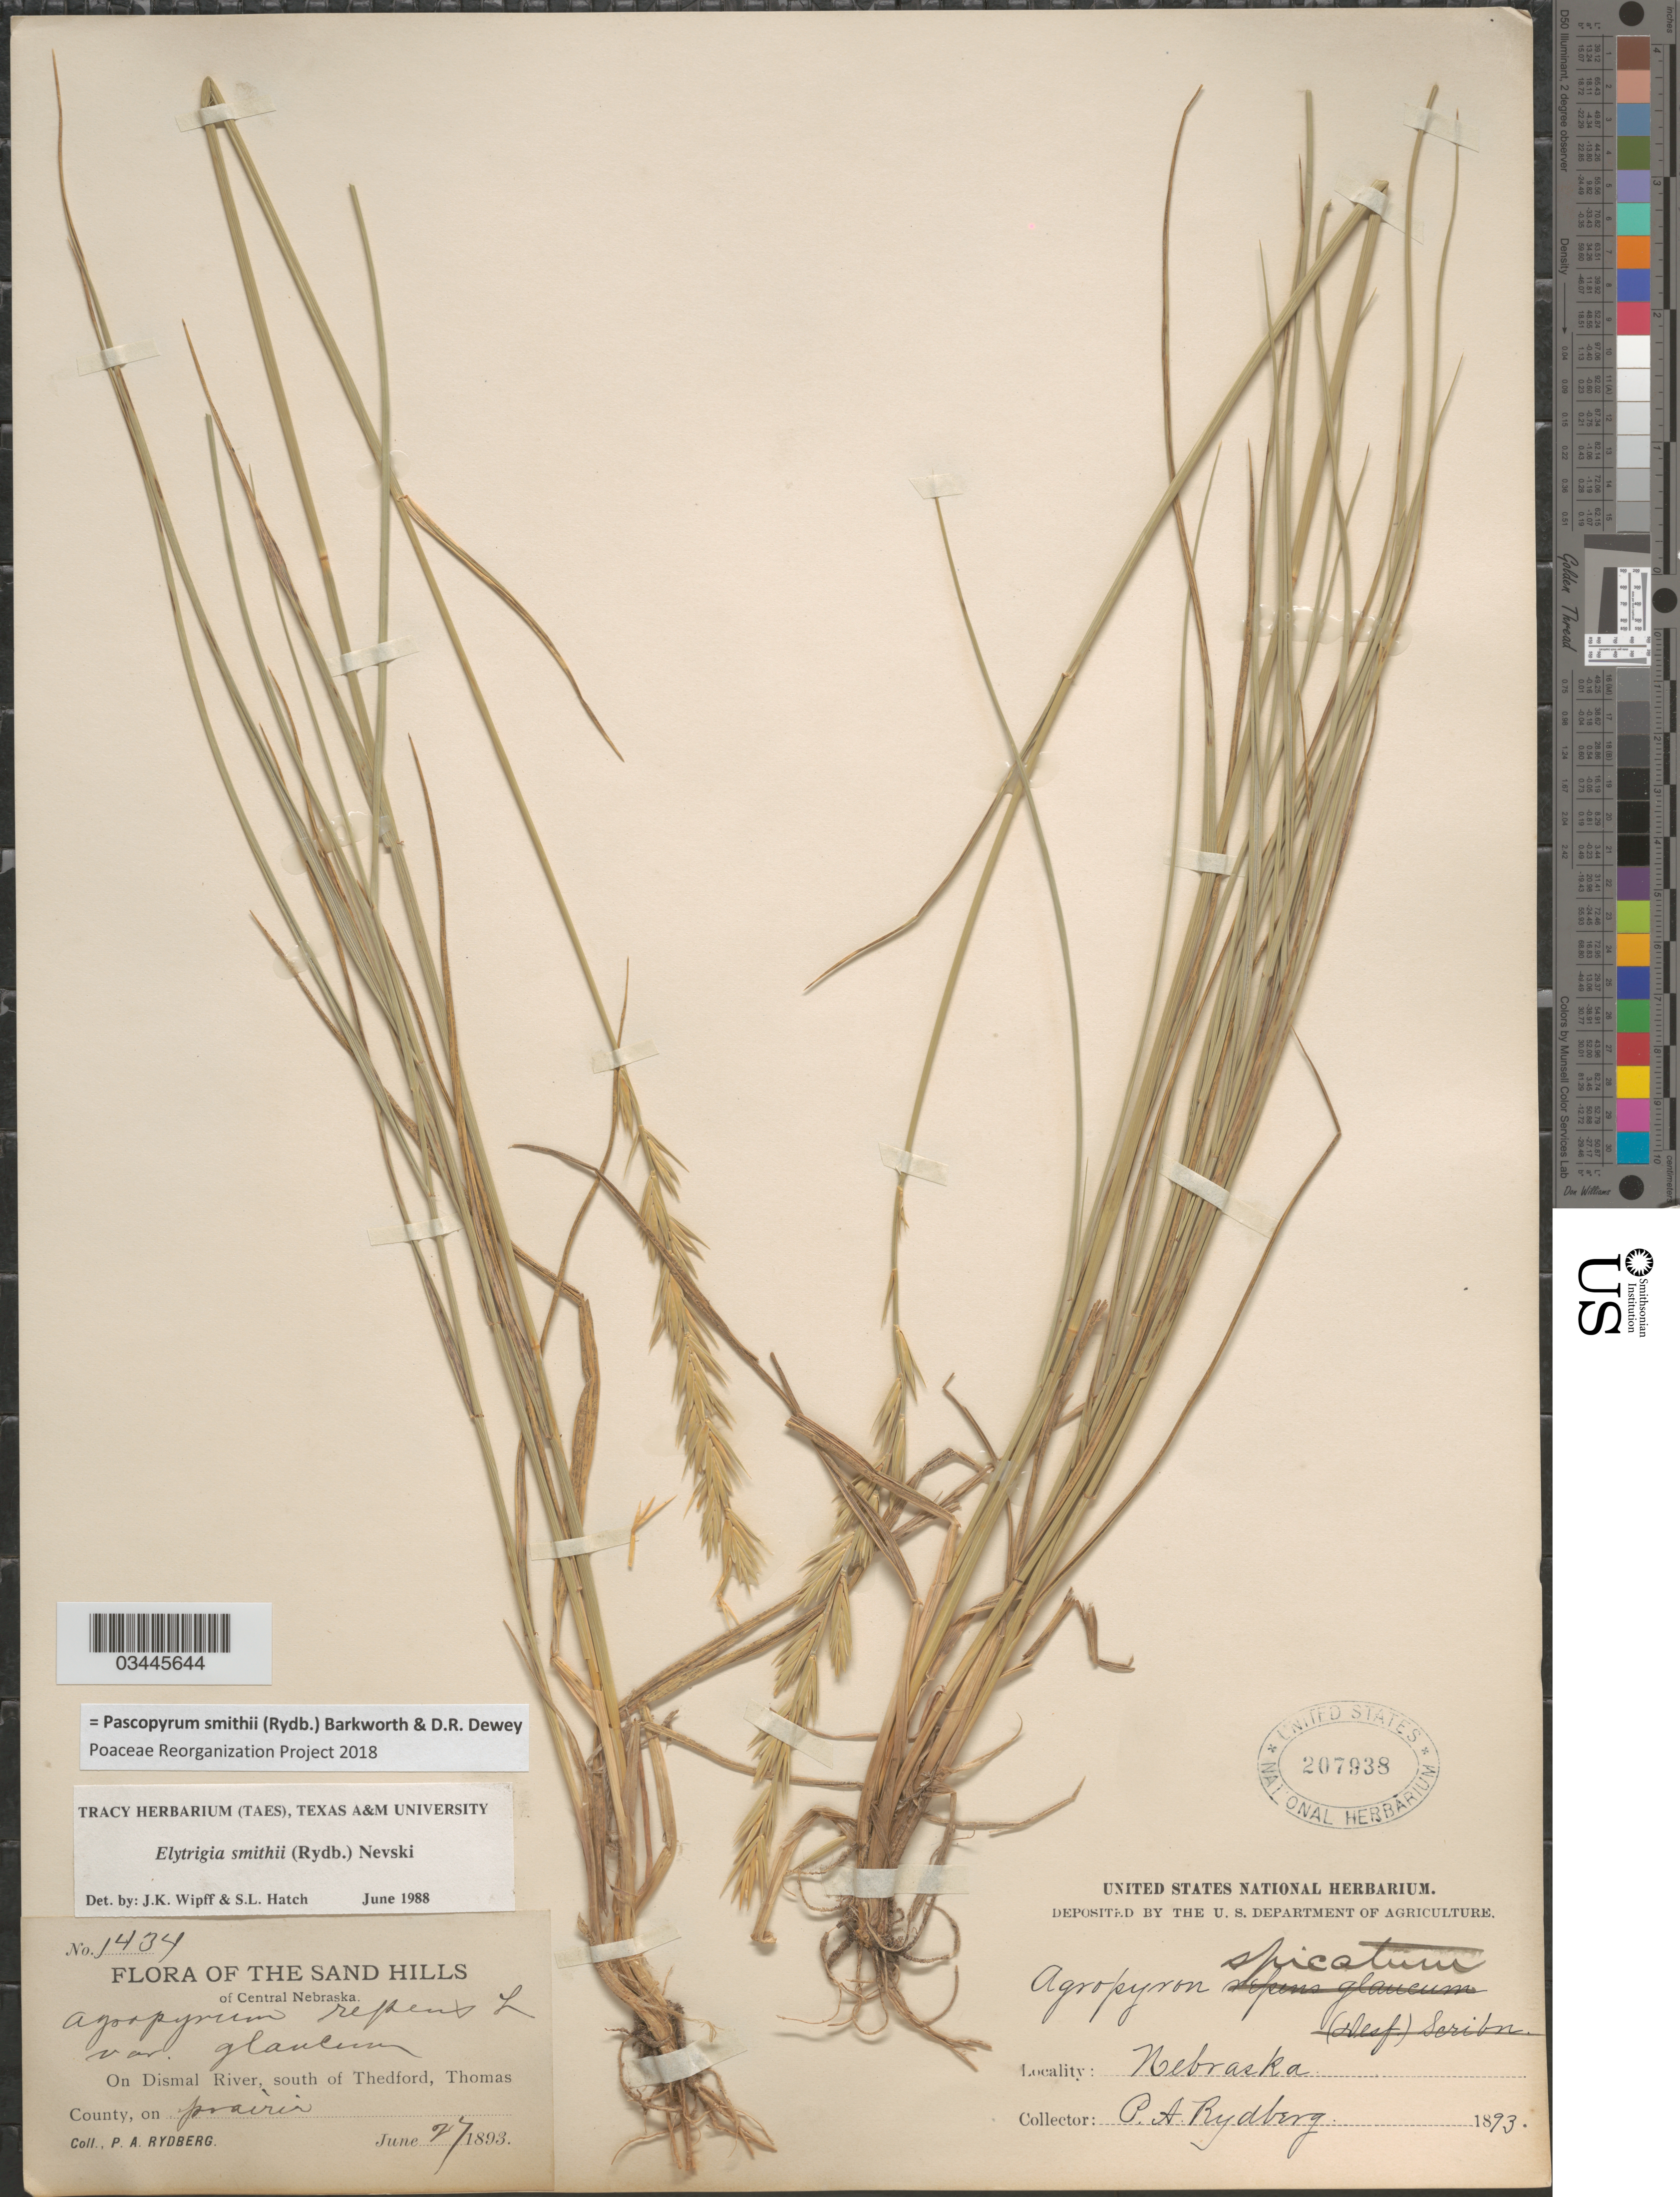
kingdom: Plantae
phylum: Tracheophyta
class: Liliopsida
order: Poales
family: Poaceae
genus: Pascopyrum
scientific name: Pascopyrum smithii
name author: (Rydb.) Barkworth & Dewey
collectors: P. A. Rydberg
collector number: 1434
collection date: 1893-06-27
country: United States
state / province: Nebraska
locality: The Sand Hills of Central Nebraska. On Dismal River, south of Thedford, Thomas County, on prairie.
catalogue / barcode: US 207938